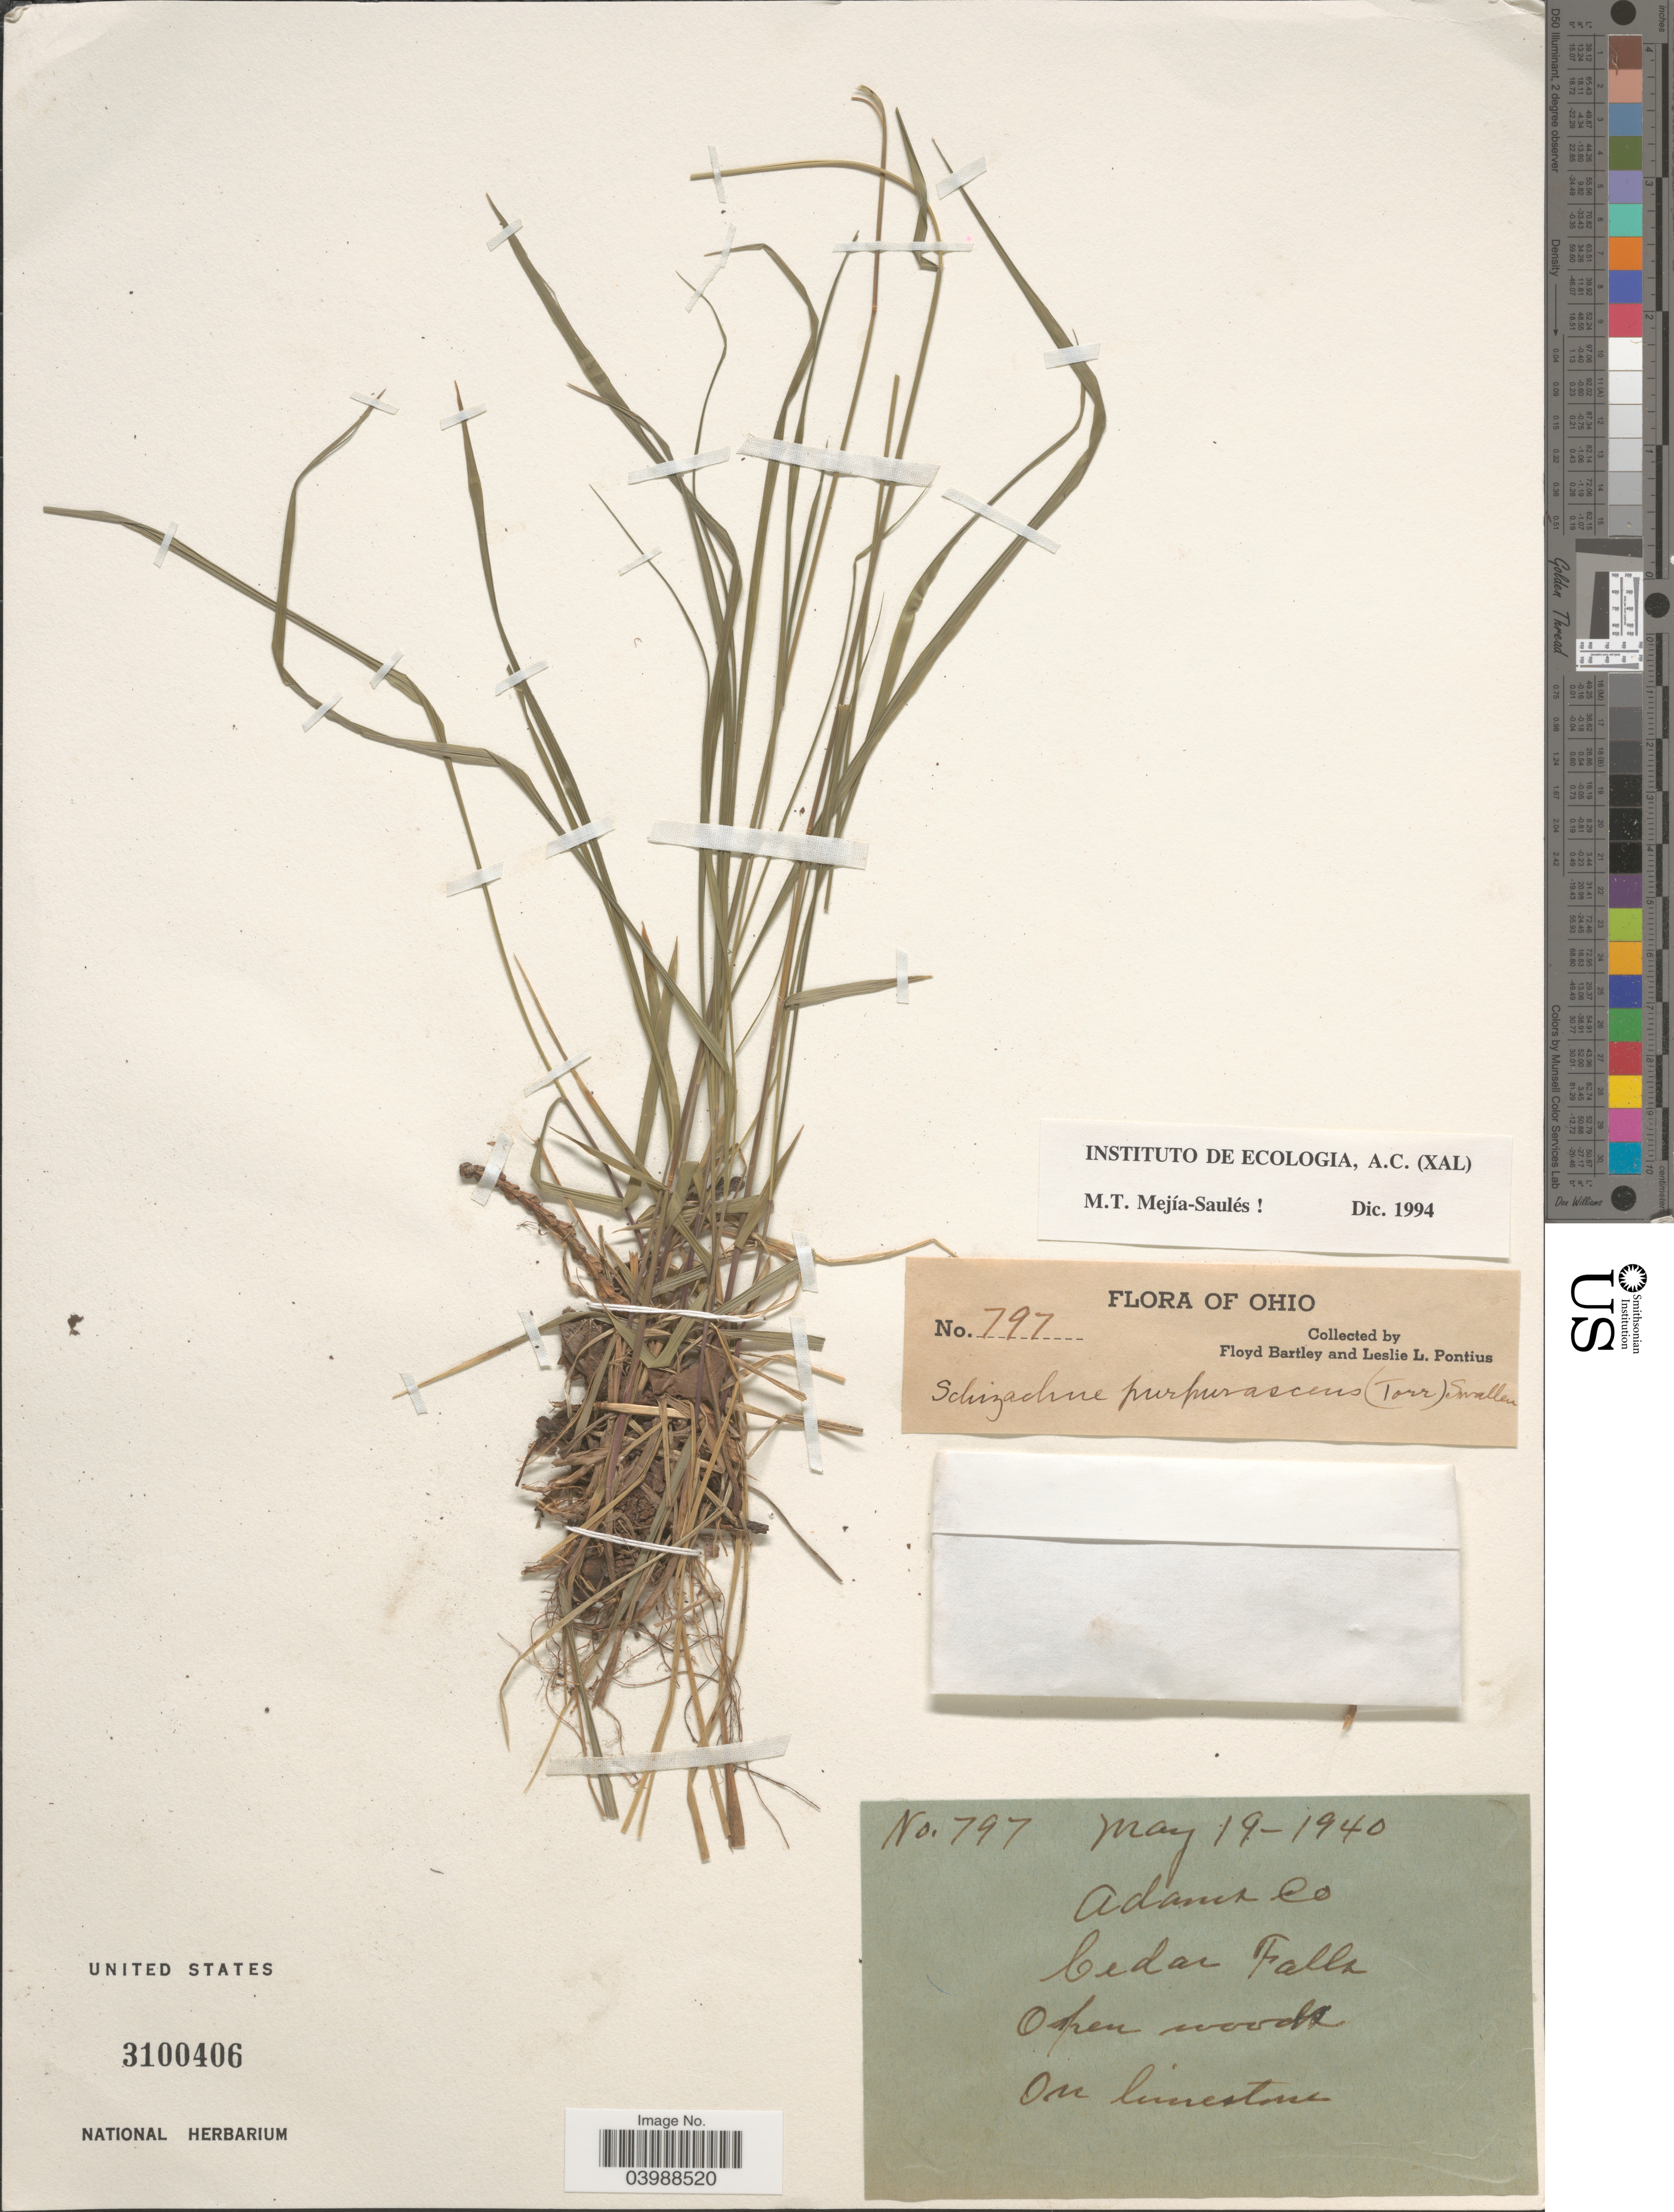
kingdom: Plantae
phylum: Tracheophyta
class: Liliopsida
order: Poales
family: Poaceae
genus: Schizachne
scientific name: Schizachne purpurascens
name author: (Torr.) Swallen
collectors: F. Bartley & L. Pontius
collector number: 797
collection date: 1940-05-19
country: United States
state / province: Ohio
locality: Adams Co. Cedar Falls.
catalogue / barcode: US 3100406